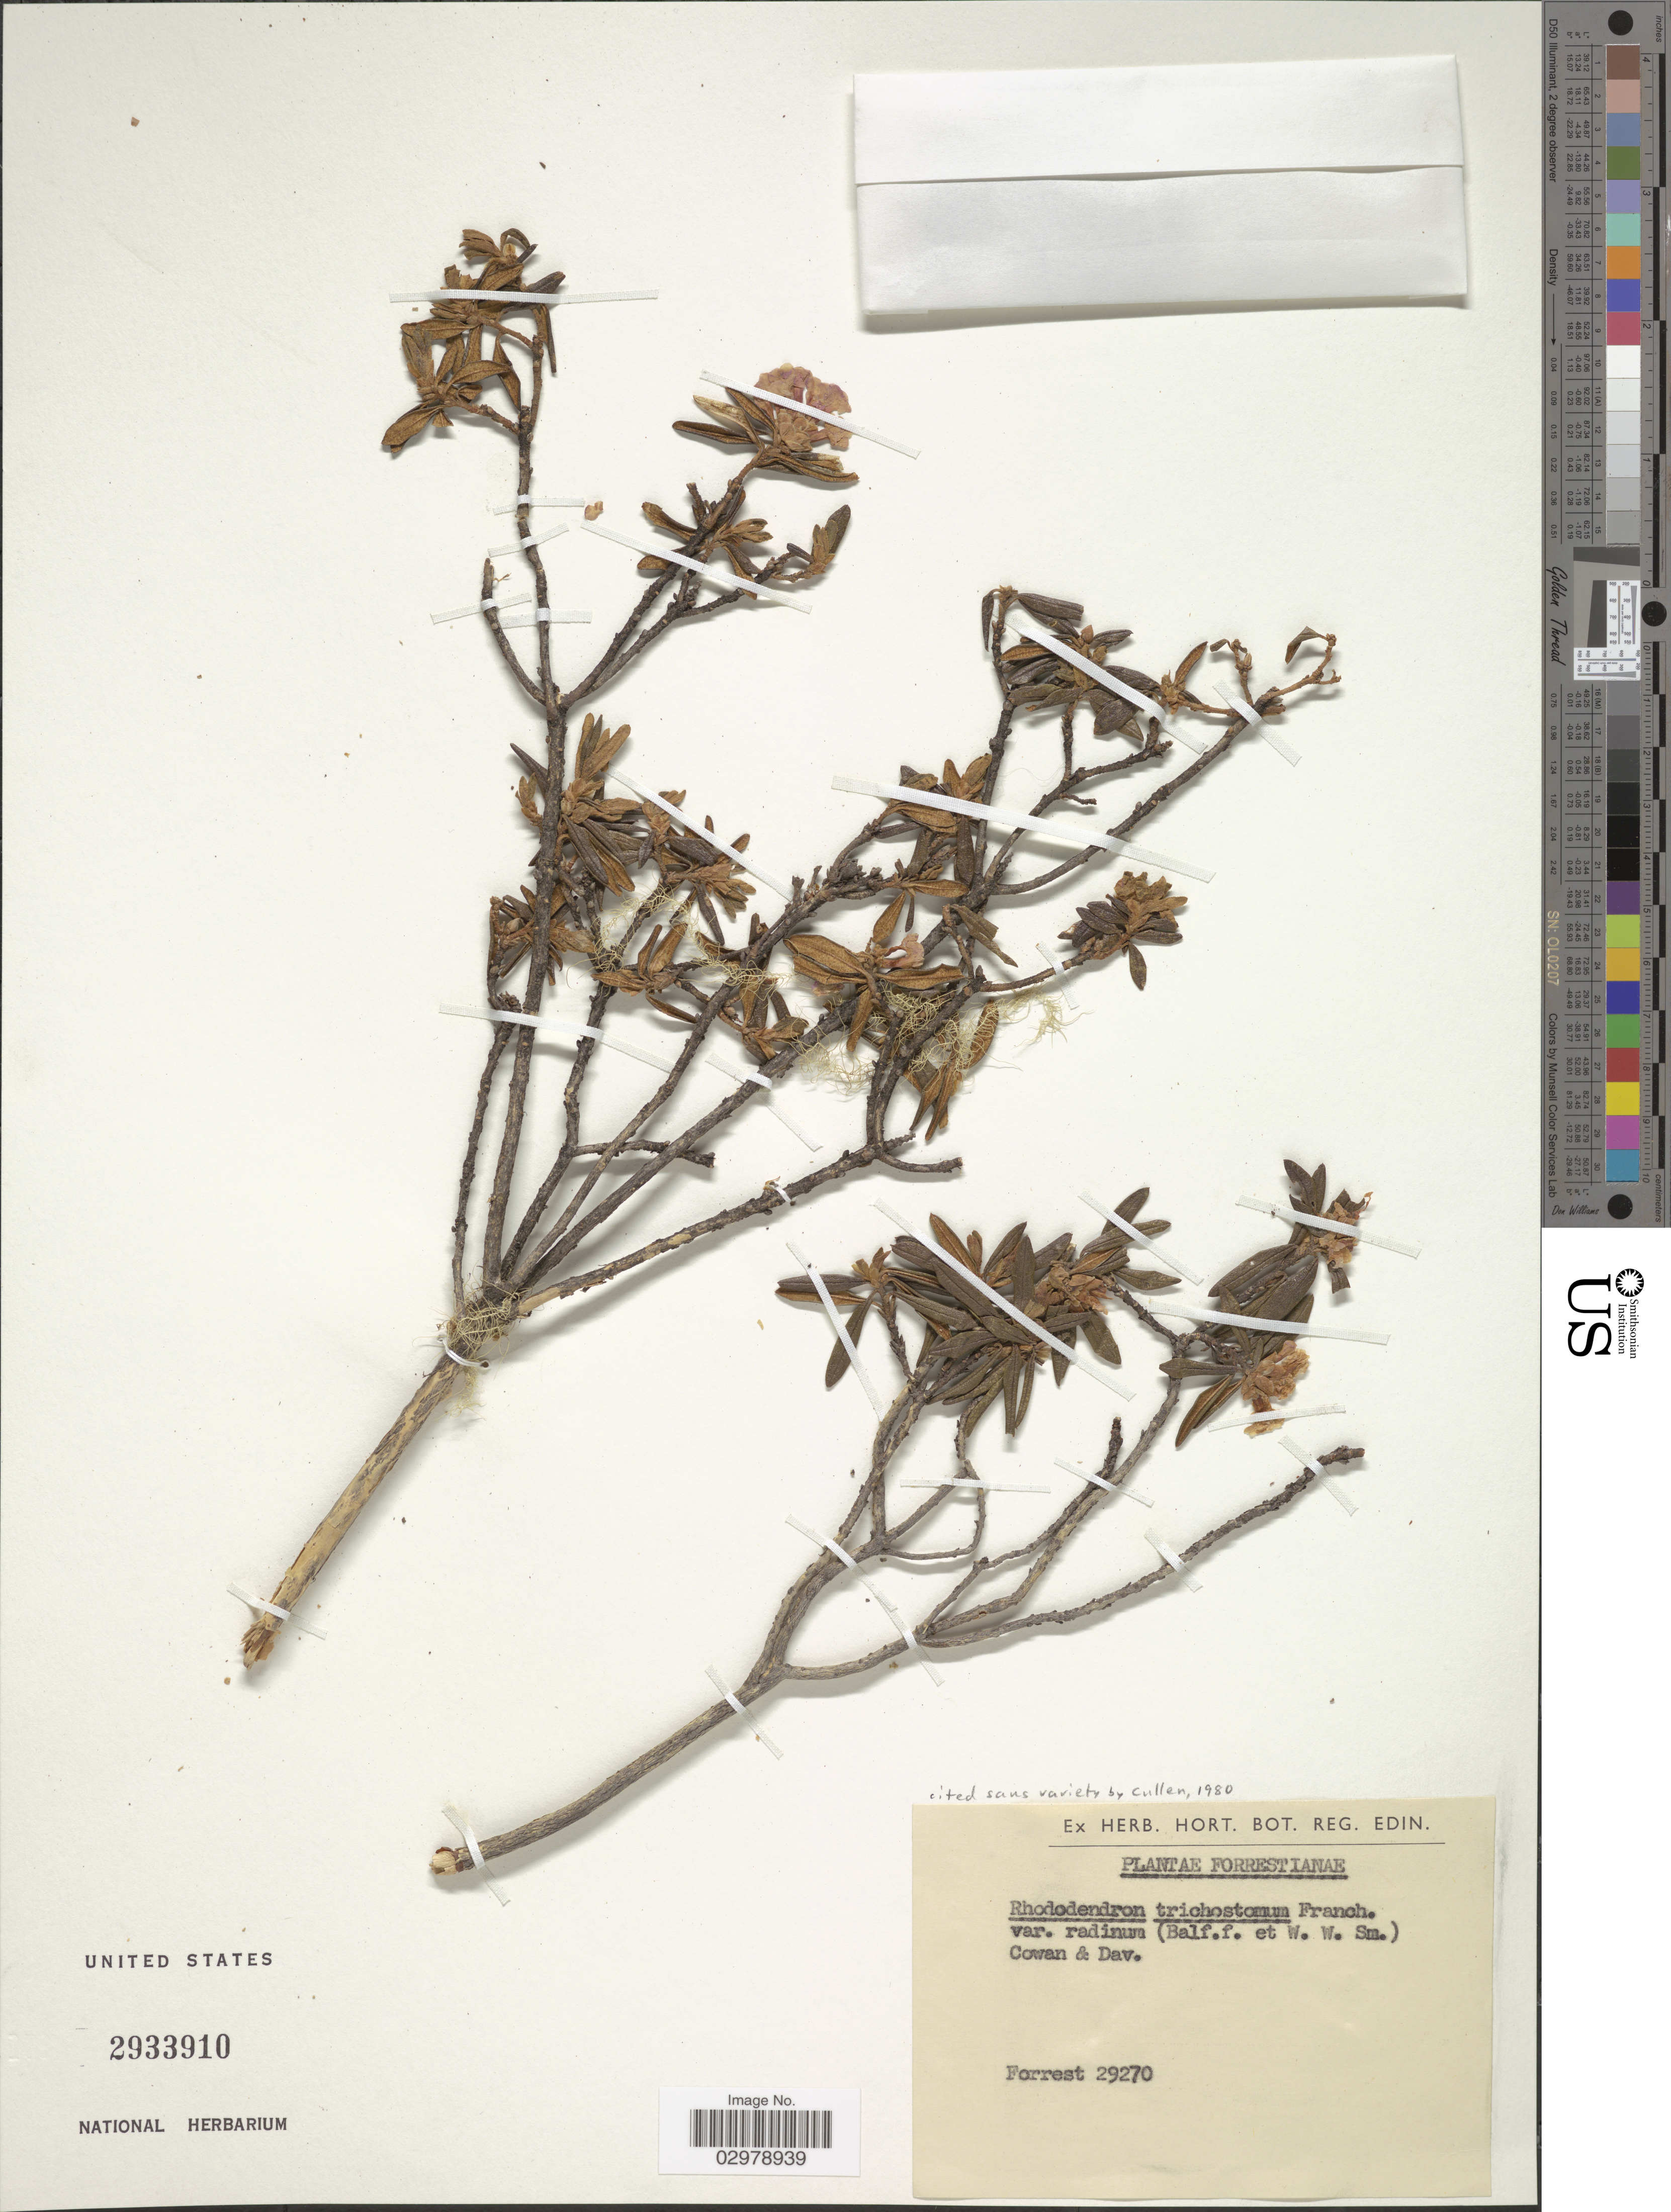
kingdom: Plantae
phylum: Tracheophyta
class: Magnoliopsida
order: Ericales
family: Ericaceae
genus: Rhododendron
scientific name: Rhododendron trichostomum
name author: Franch.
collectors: -. Forrest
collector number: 29270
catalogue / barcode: US 2933910